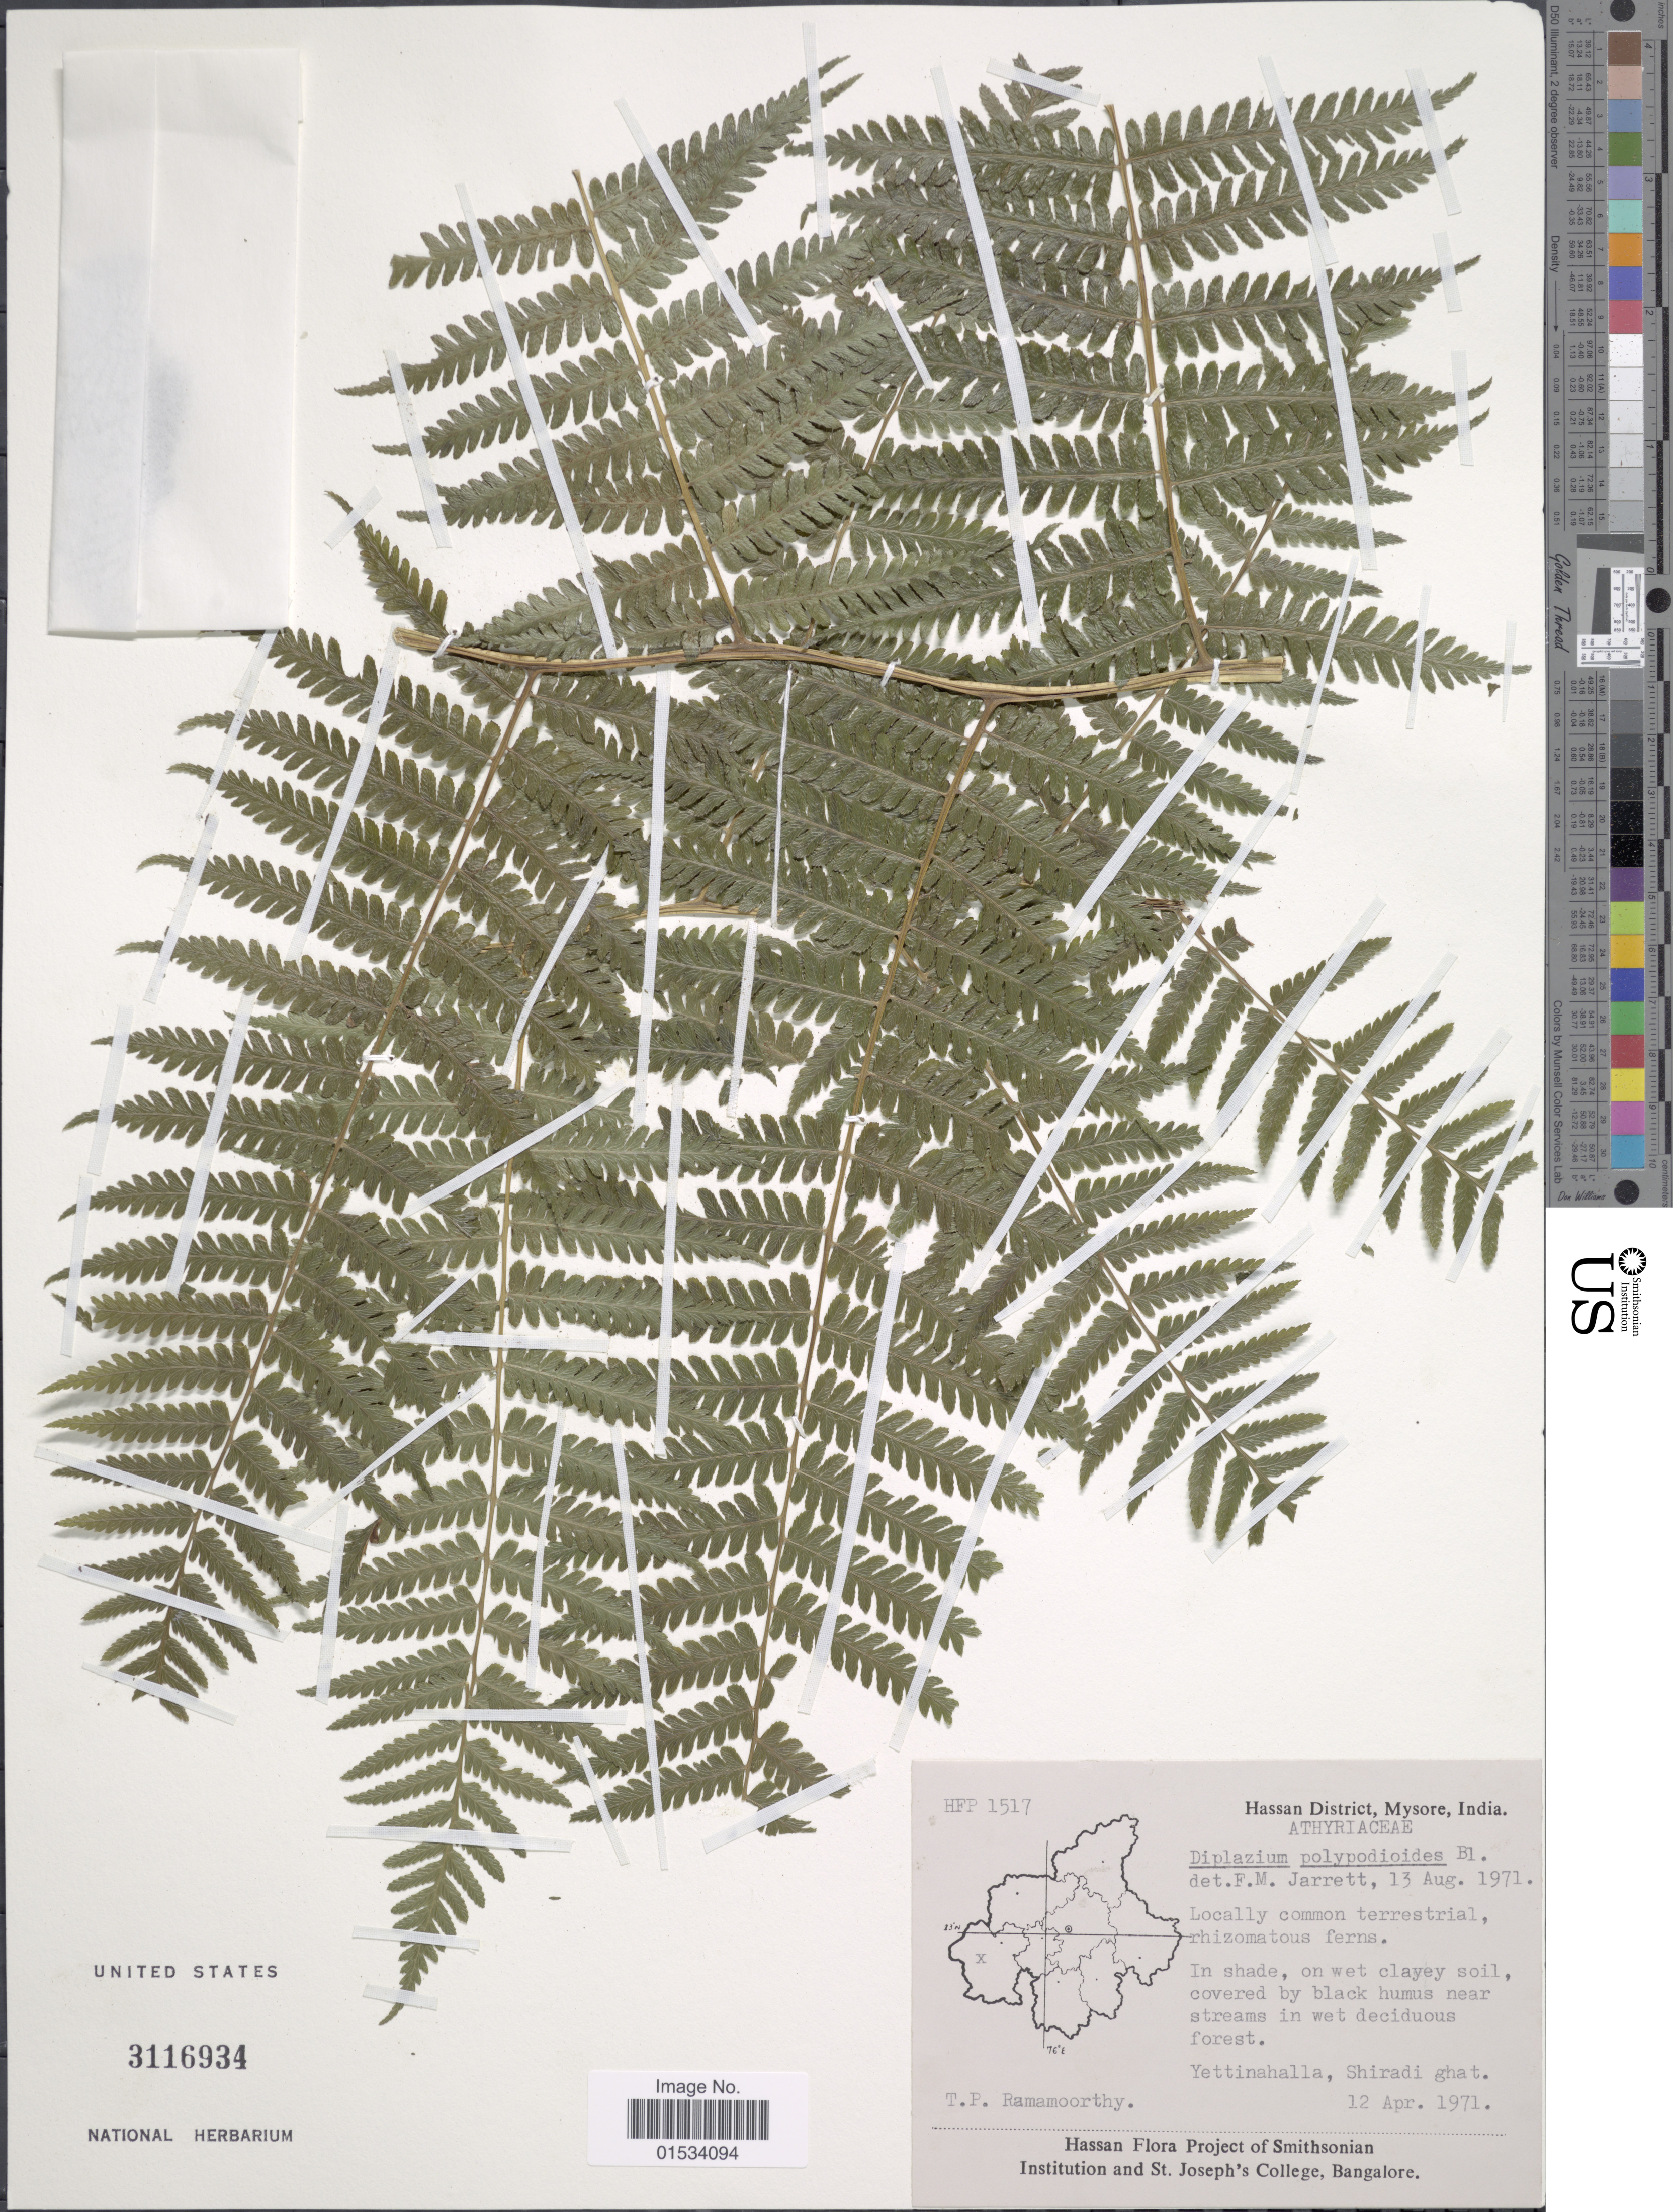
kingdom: Plantae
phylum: Tracheophyta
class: Polypodiopsida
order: Polypodiales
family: Athyriaceae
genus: Diplazium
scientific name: Diplazium polypodioides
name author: Blume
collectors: T. P. Ramamoorthy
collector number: HFP 1517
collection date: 1971-04-12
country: India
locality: Hassan District, Mysore, India, Yettinahalla, Shiradi ghat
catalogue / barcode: US 3116934